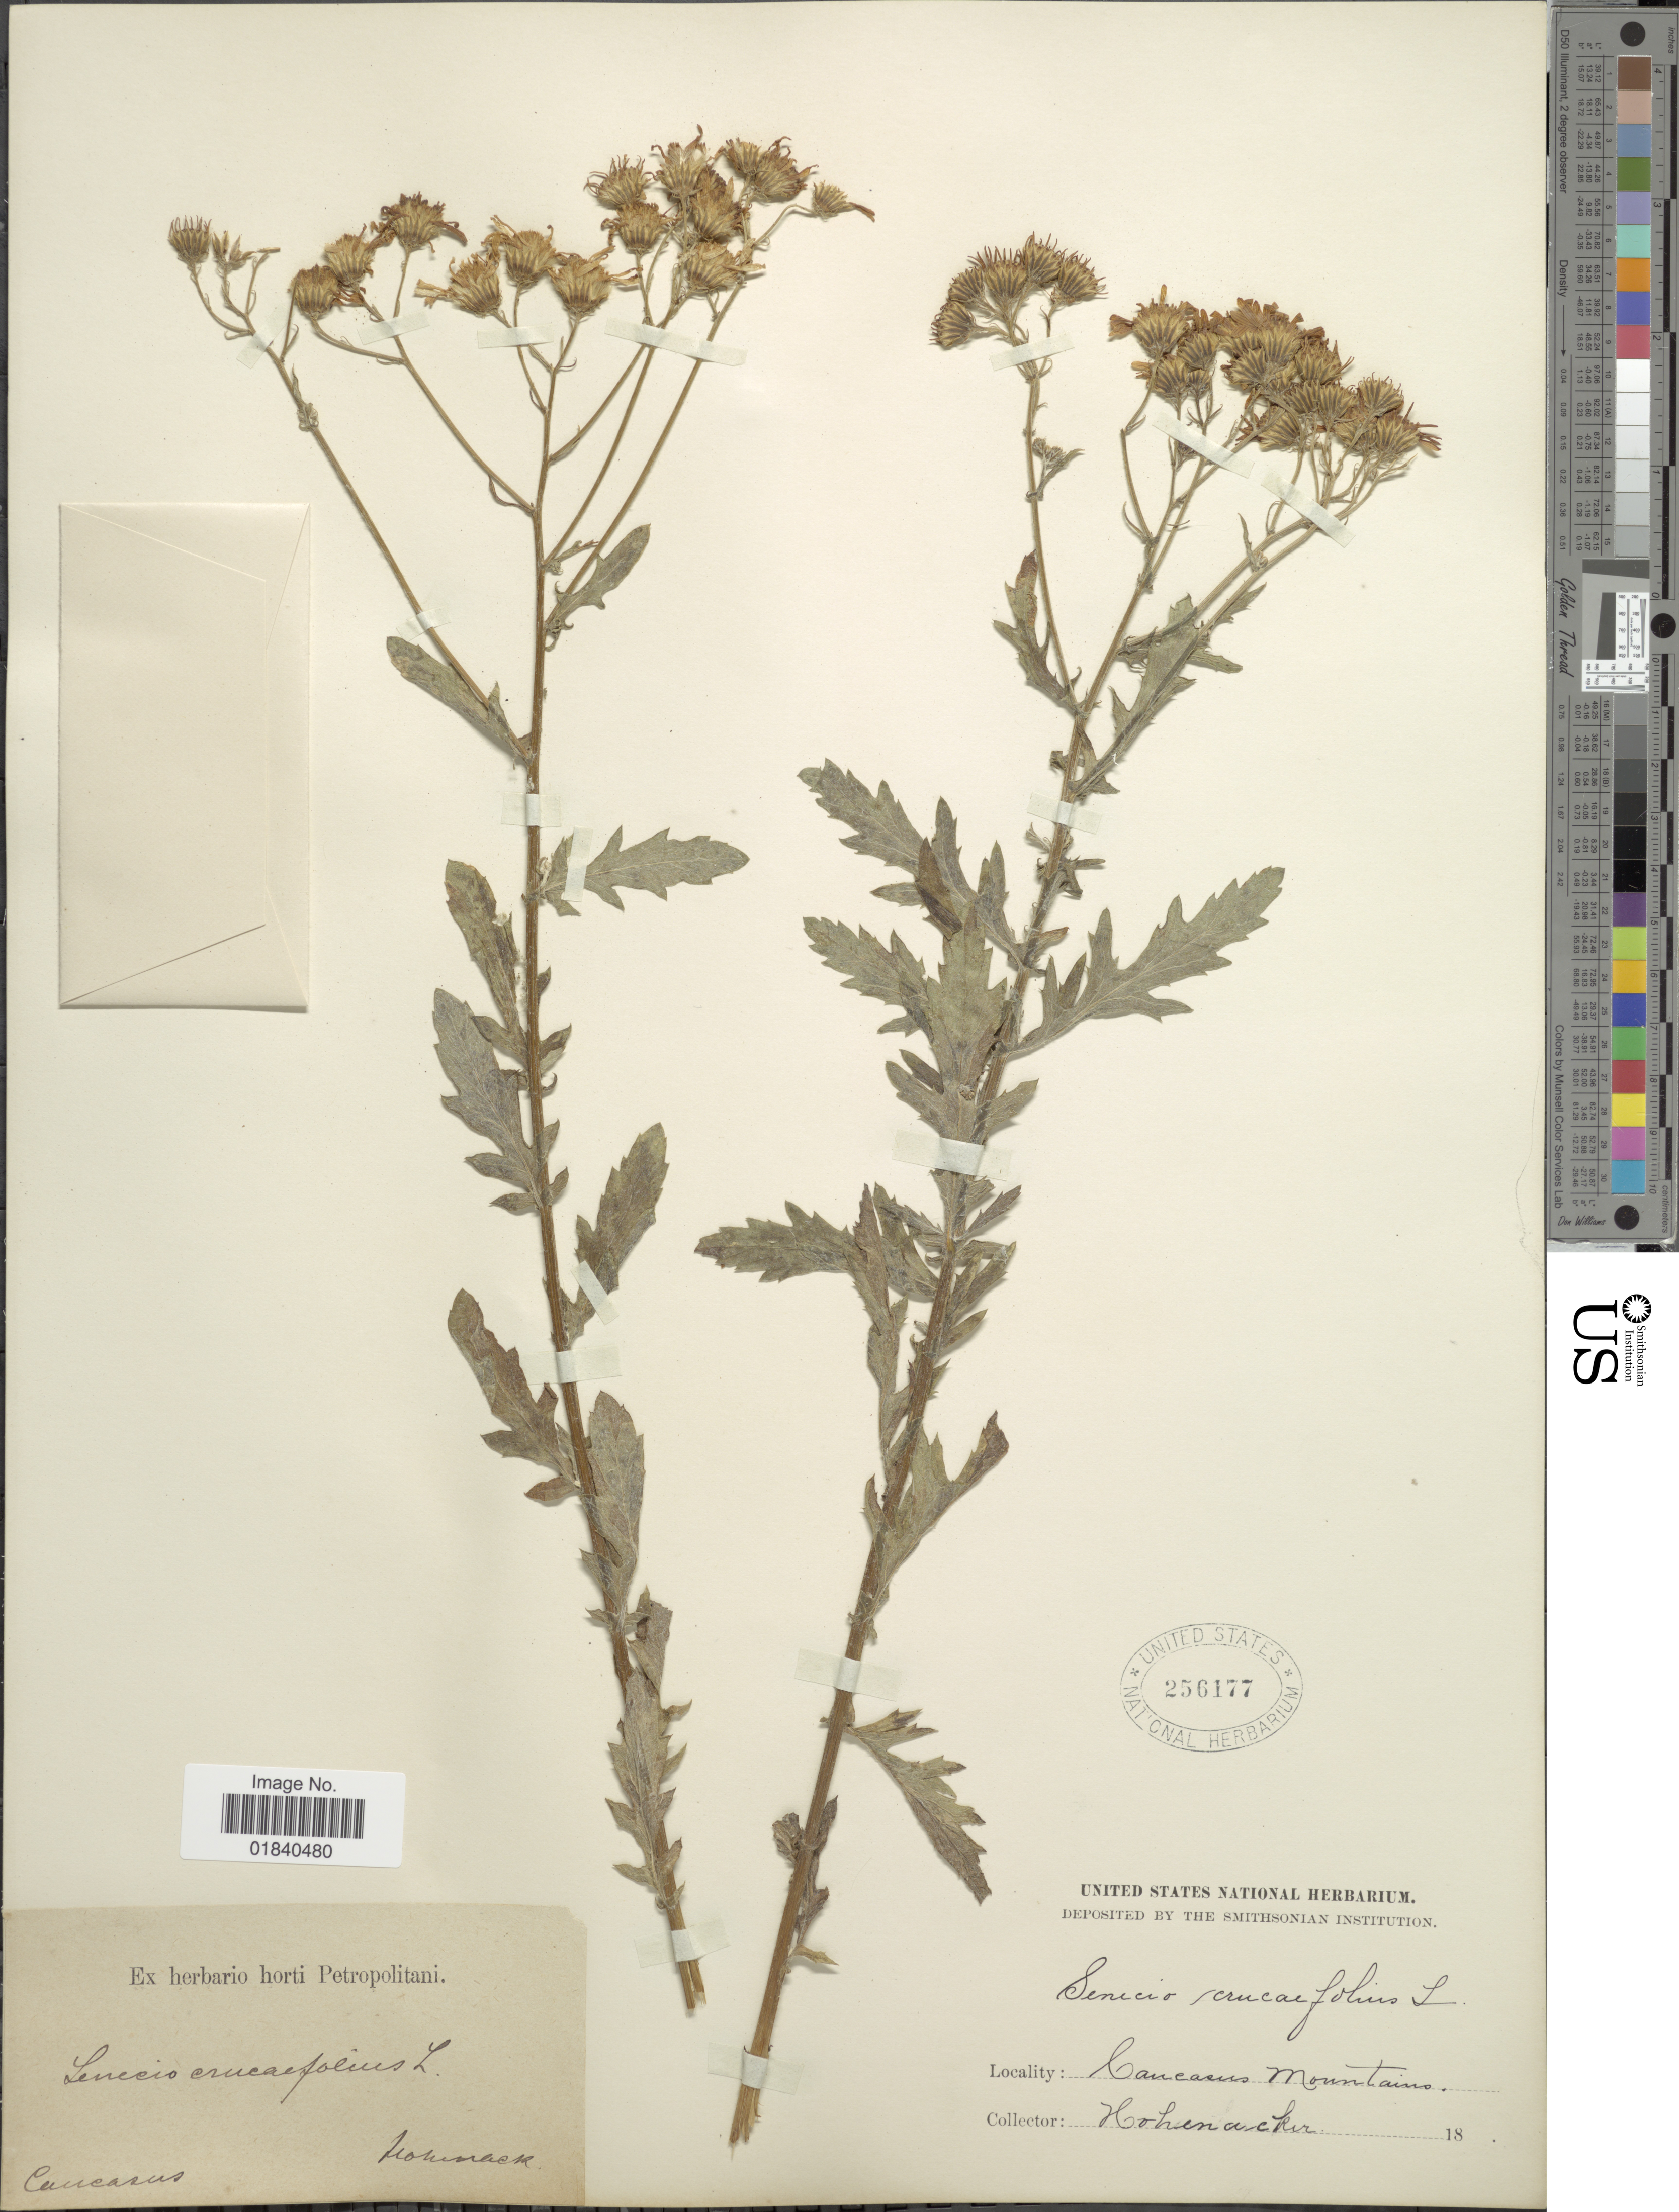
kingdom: Plantae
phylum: Tracheophyta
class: Magnoliopsida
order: Asterales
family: Asteraceae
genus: Jacobaea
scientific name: Jacobaea erucifolia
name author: (L.) G. Gaertn. et al.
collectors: Hohenacker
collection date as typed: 18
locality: Caucasus. Caucasus Mountains.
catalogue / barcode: US 256177